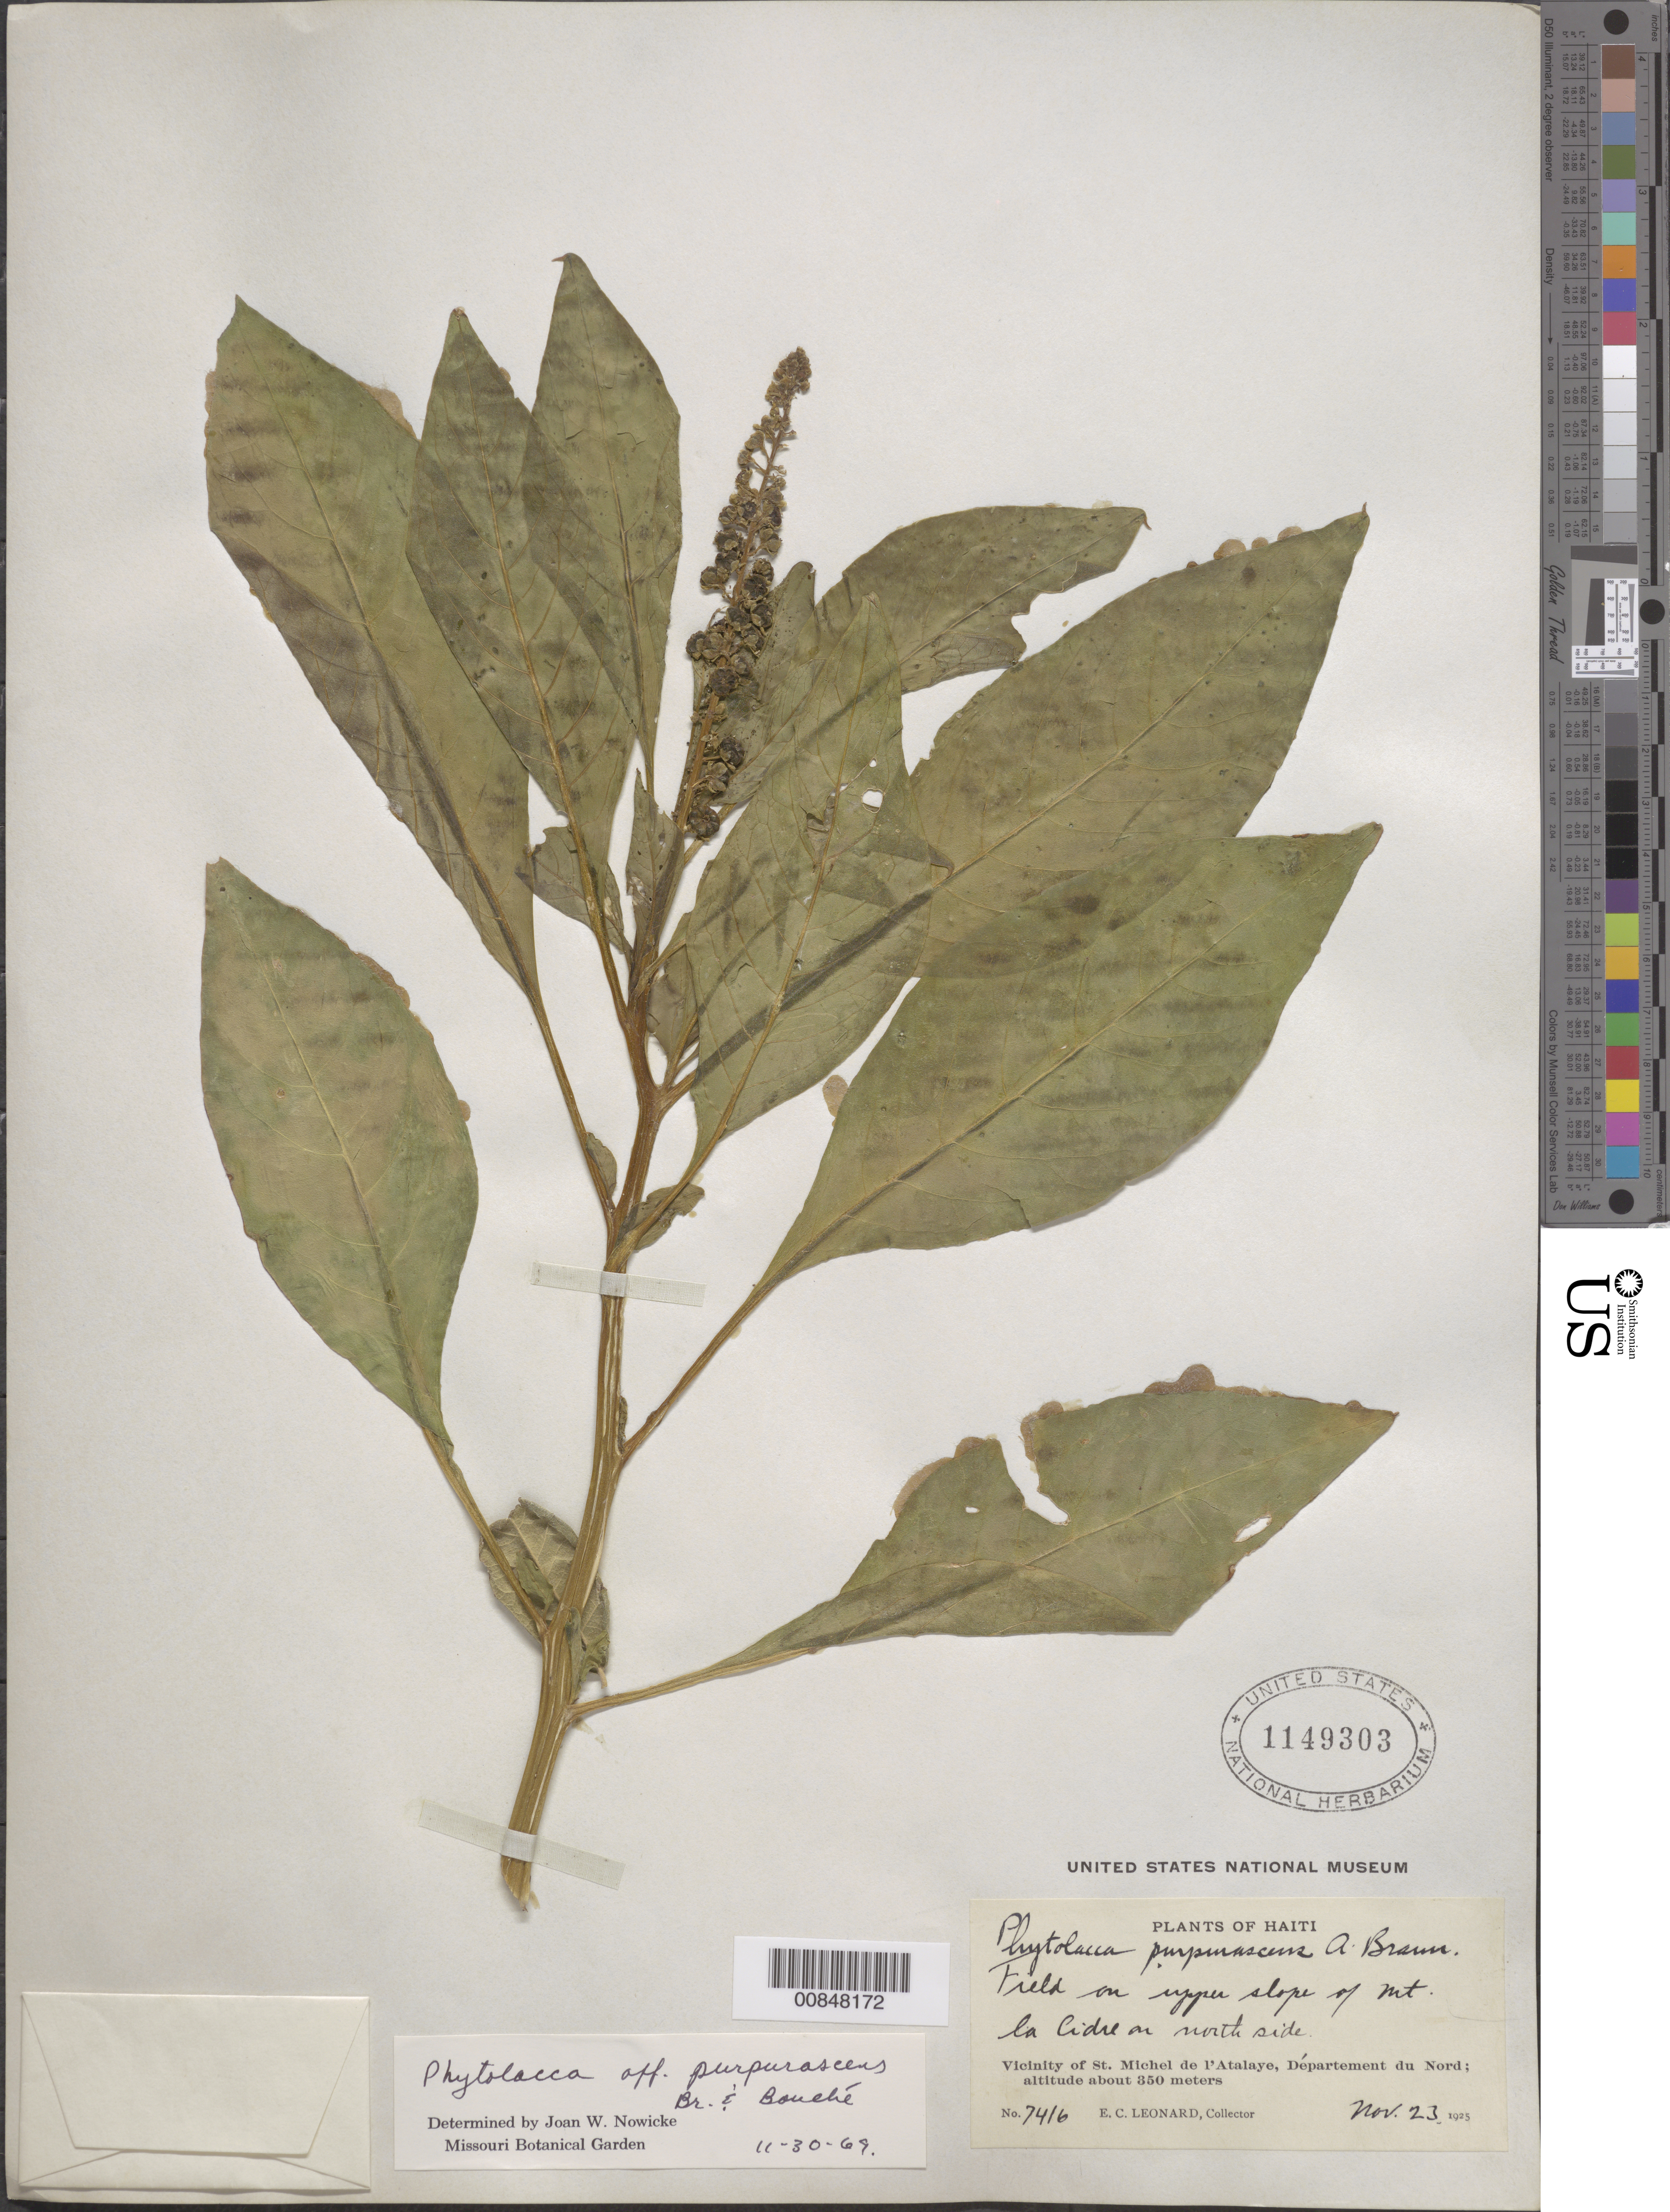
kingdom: Plantae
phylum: Tracheophyta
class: Magnoliopsida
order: Caryophyllales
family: Phytolaccaceae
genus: Phytolacca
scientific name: Phytolacca icosandra var. icosandra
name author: L.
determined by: Nowicke, J. W., (US), NMNH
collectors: E. C. Leonard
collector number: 7416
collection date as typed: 23 Nov 1925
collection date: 1925-11-23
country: Haiti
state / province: Nord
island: Hispaniola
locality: Vicinity of St. Michel de l'Atalaye. Upper slope of Mt. la Cidre on north side.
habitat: Field.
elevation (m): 350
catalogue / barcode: US 1149303